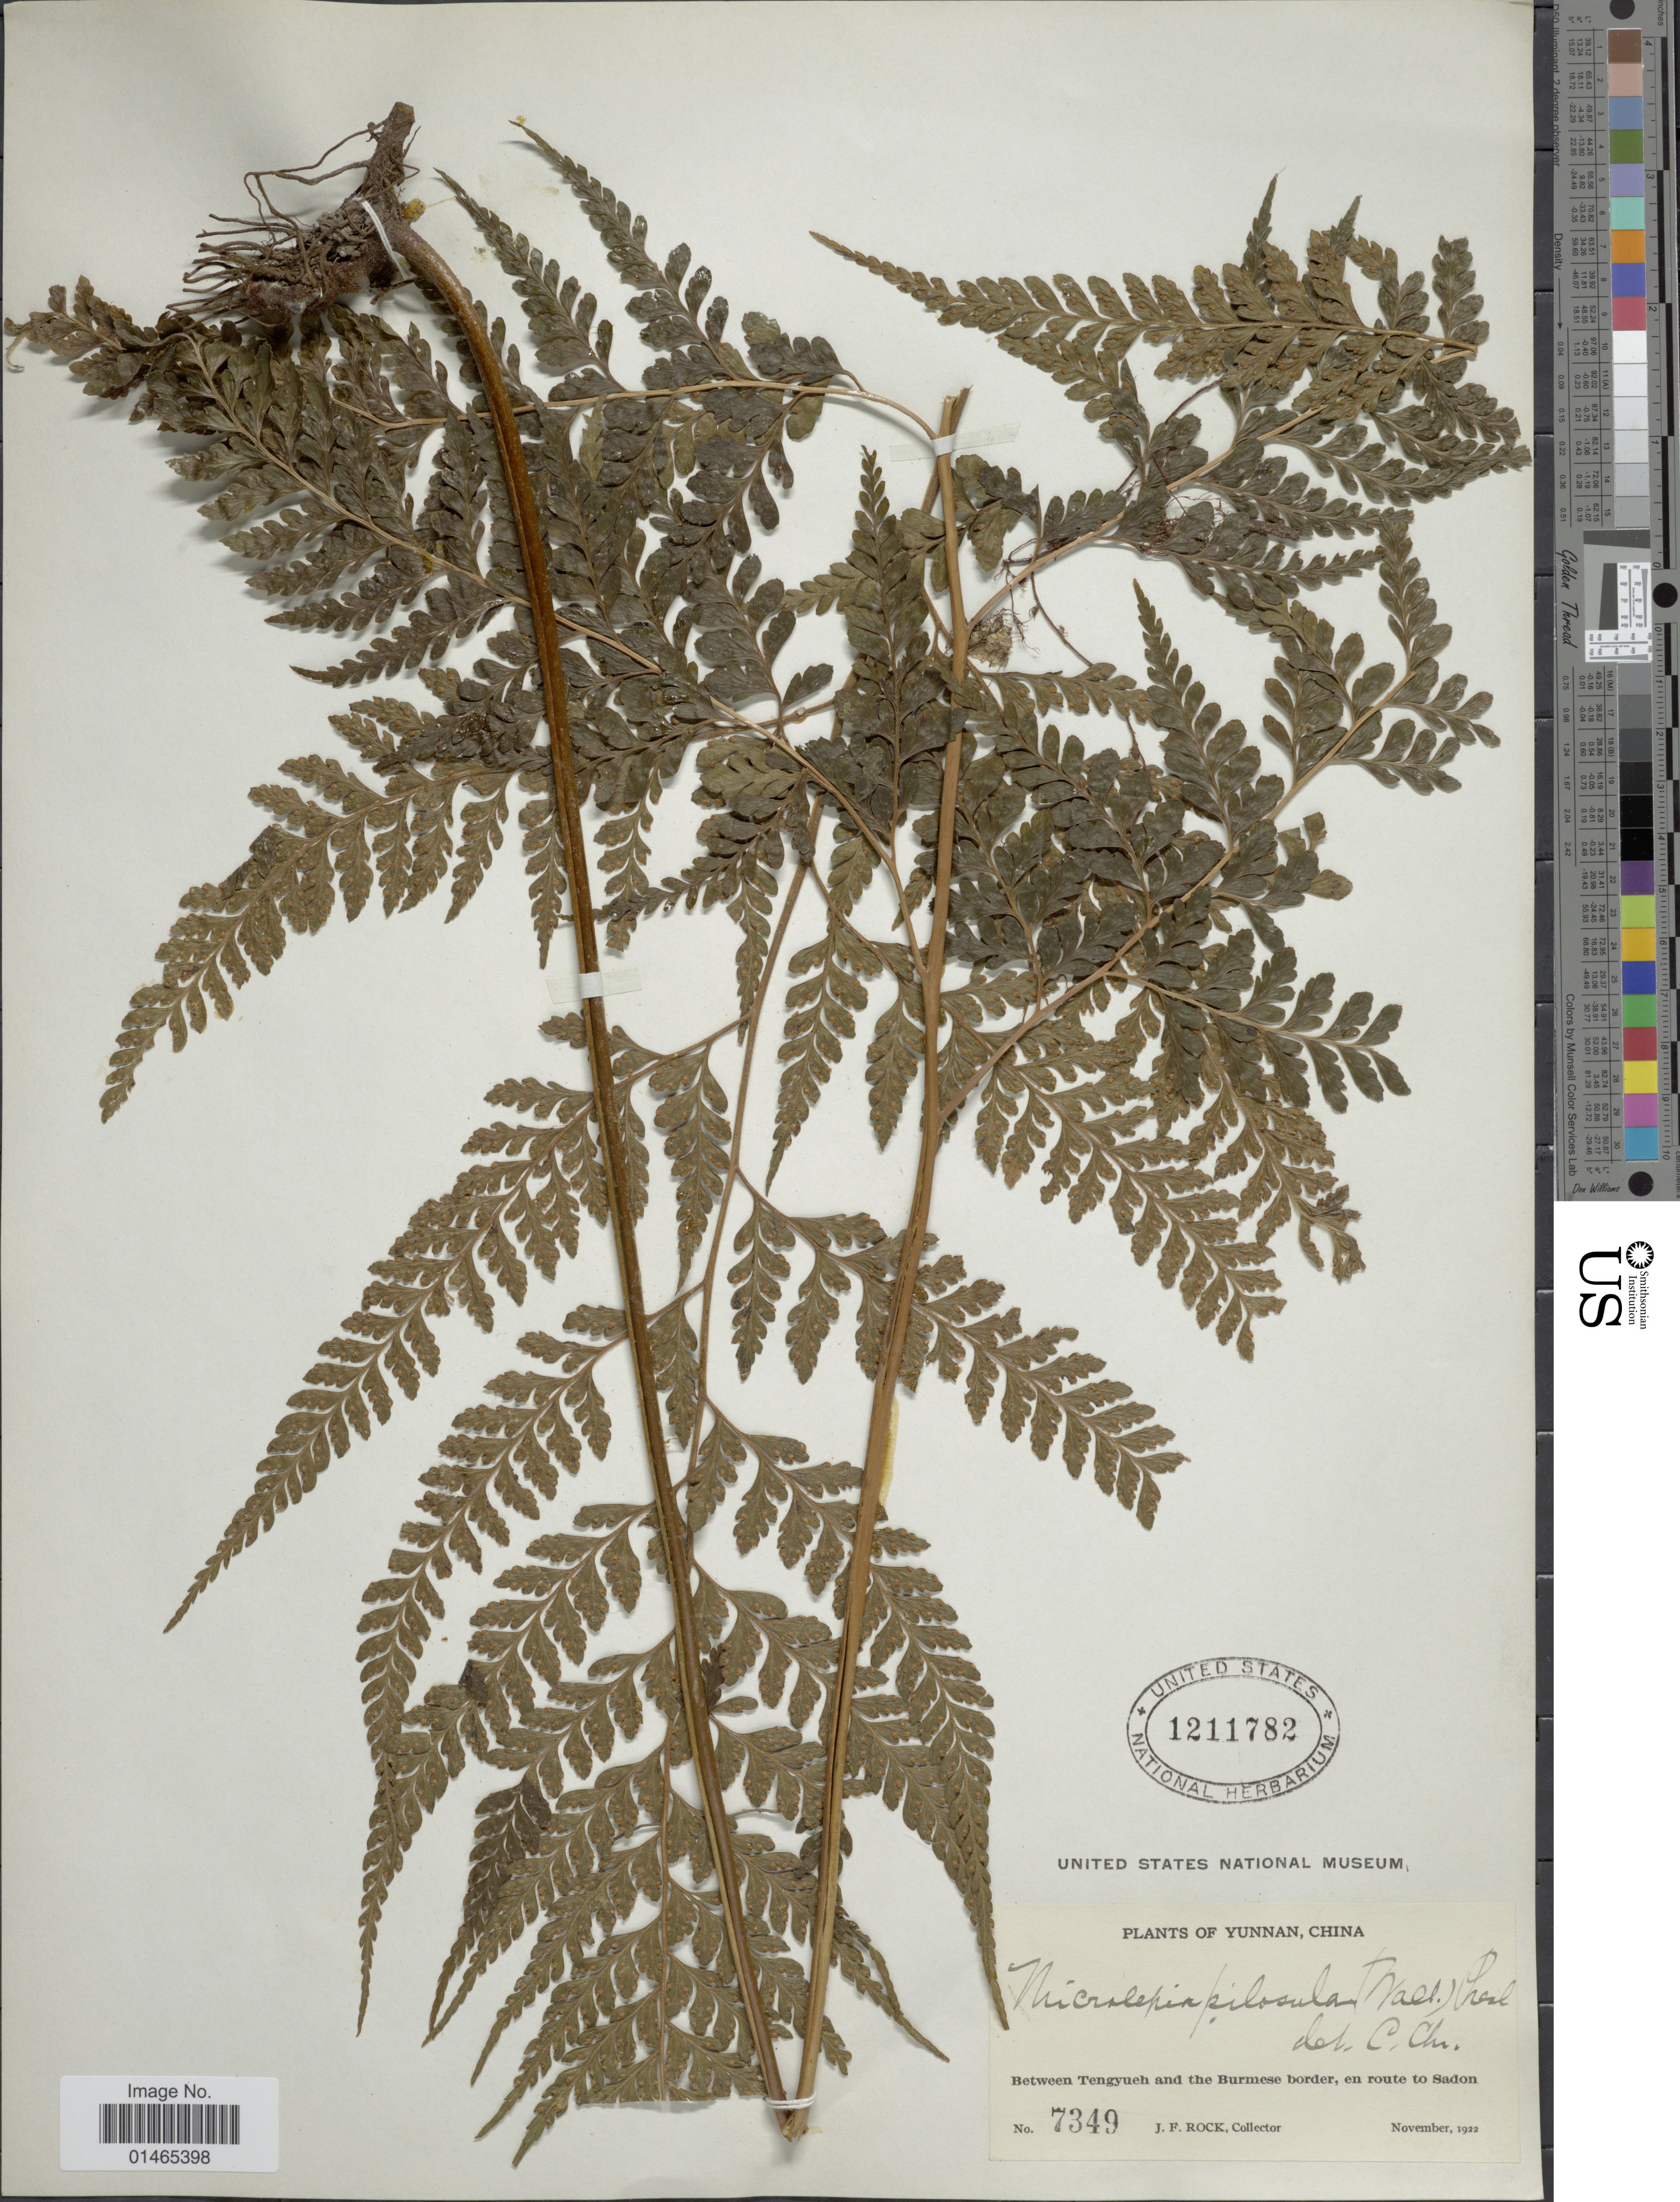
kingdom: Plantae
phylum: Tracheophyta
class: Polypodiopsida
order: Polypodiales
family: Dennstaedtiaceae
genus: Microlepia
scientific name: Microlepia dubia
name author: (Roxb.) C.V. Morton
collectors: J. Rock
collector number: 7349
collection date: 1922-11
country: China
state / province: Yunnan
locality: Between Tengyueh and the Burmese border, en route to Sadon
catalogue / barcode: US 1211782